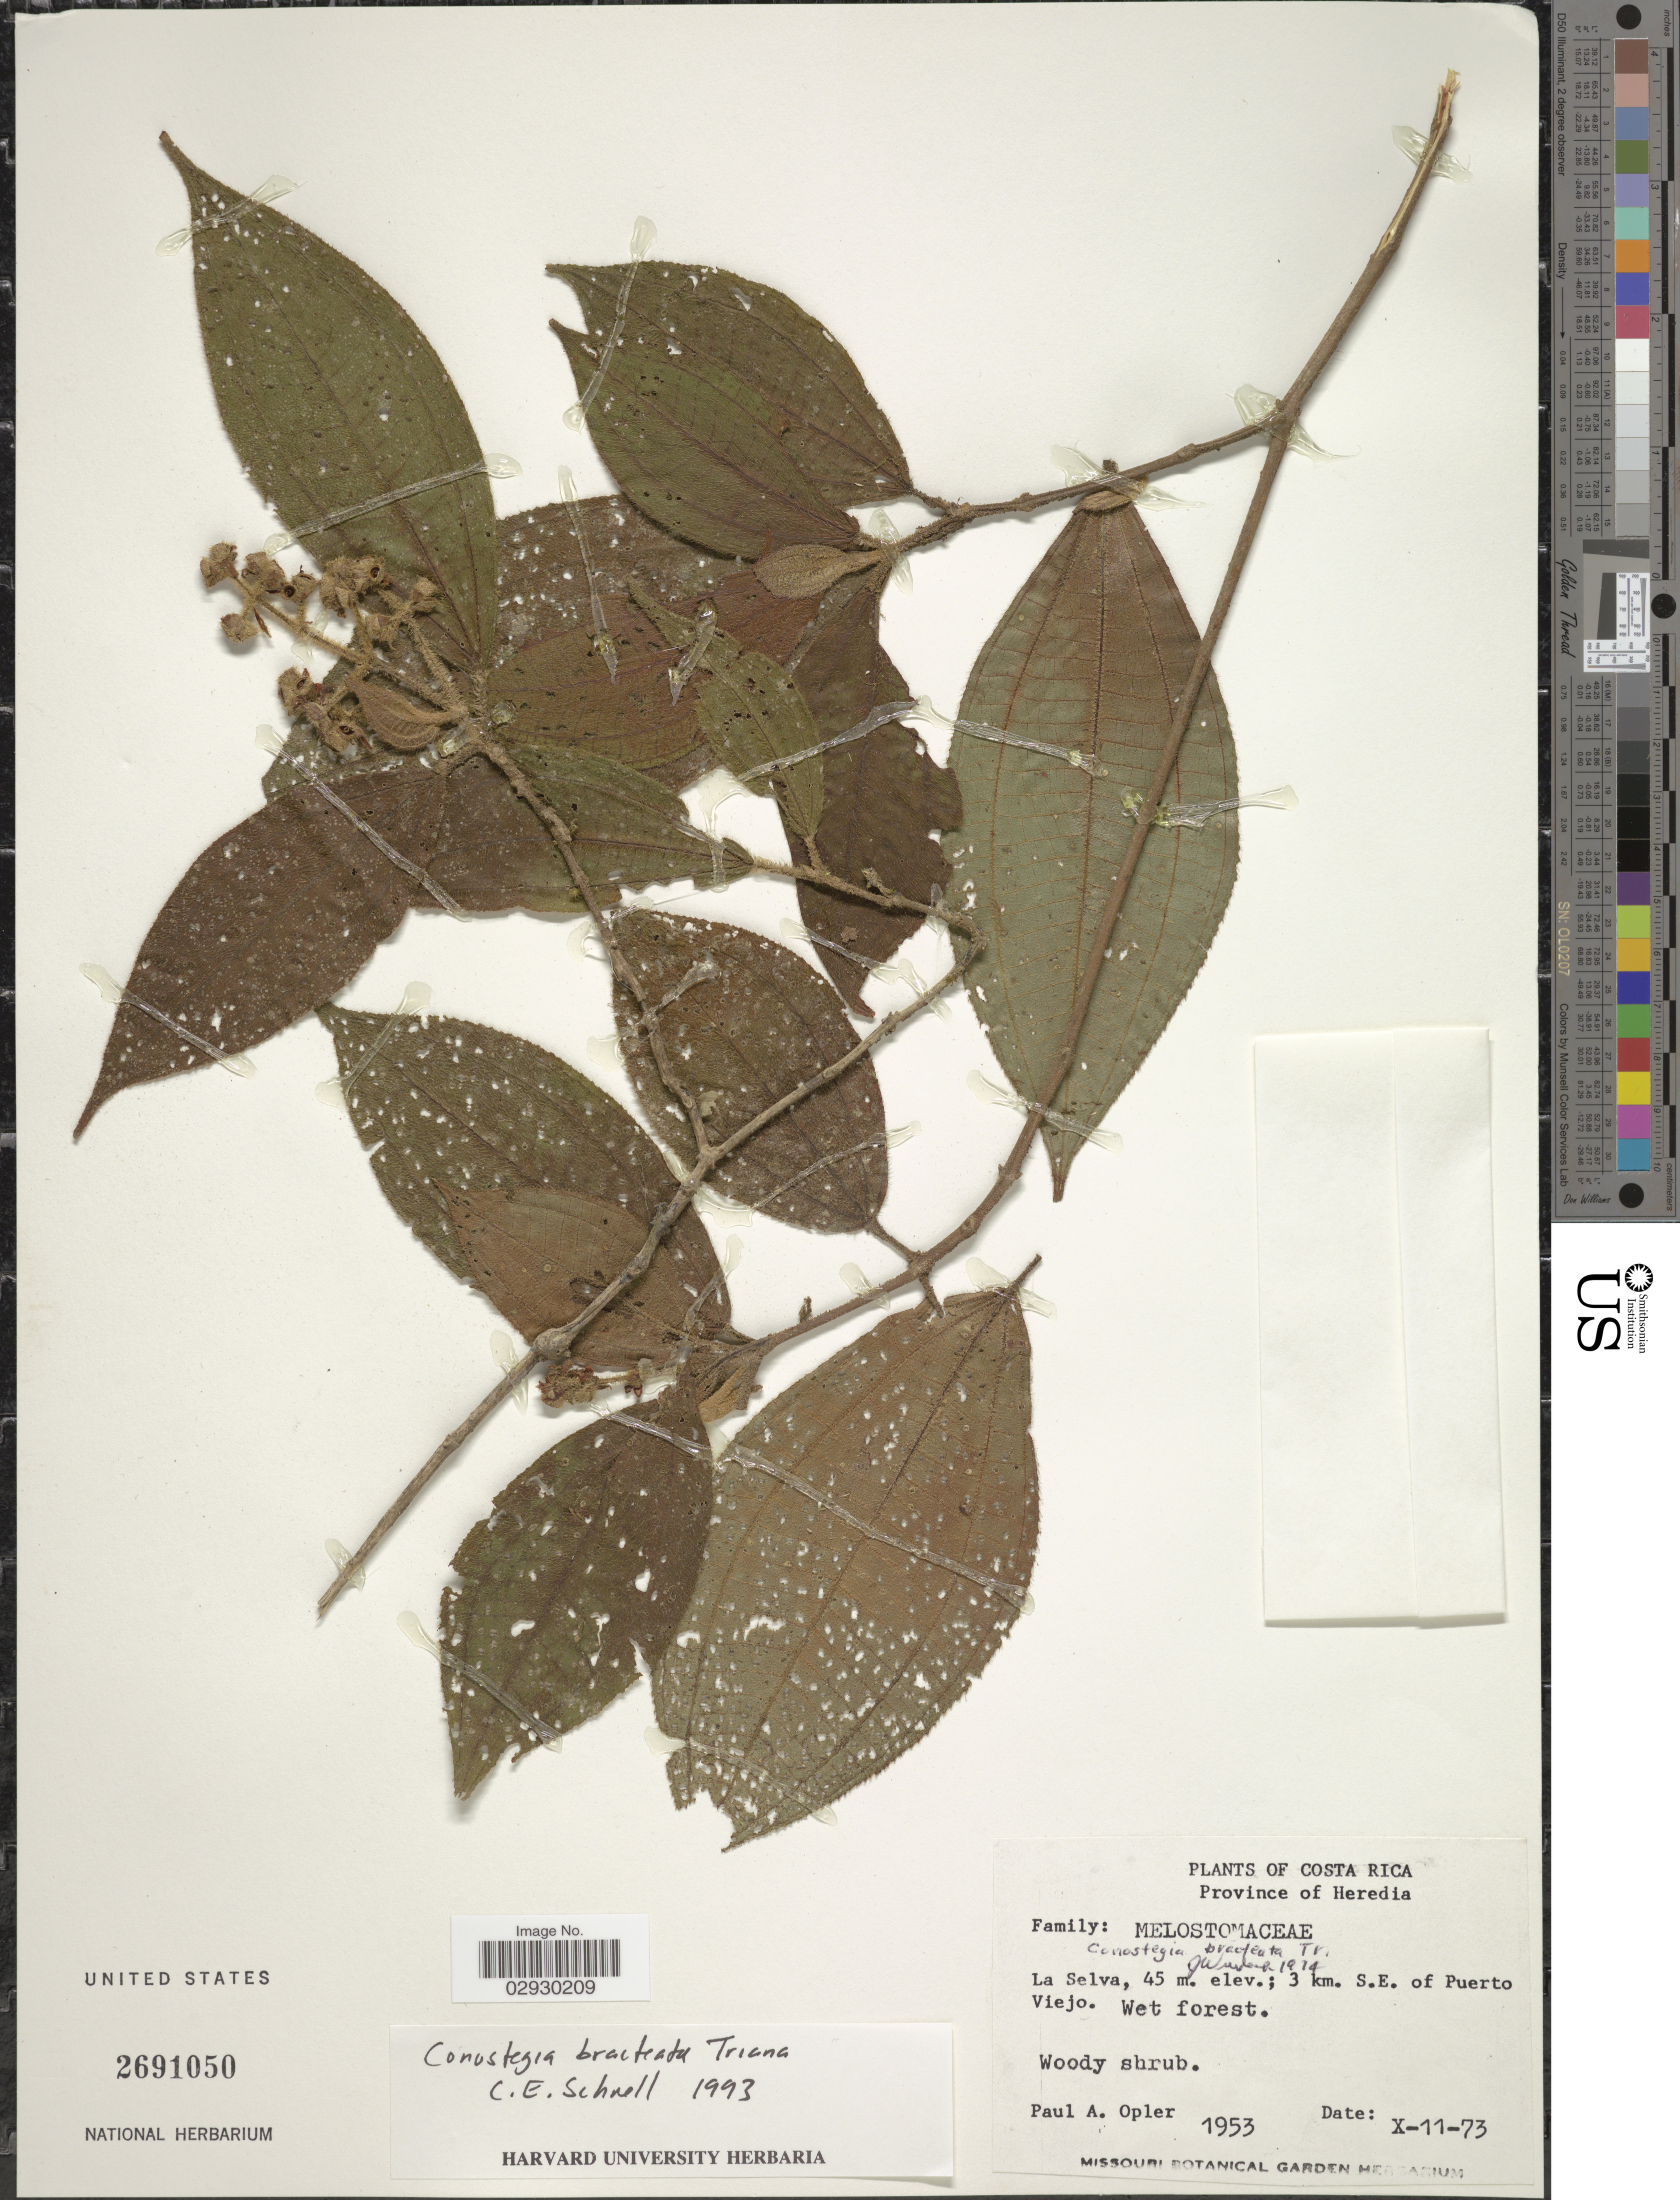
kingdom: Plantae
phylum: Tracheophyta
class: Magnoliopsida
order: Myrtales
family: Melastomataceae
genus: Conostegia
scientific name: Conostegia bracteata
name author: Triana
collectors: P. Opler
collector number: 1953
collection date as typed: Transcribed d/m/y: 11/10/73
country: Costa Rica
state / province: Heredia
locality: La Selva; 3 km S.E. of Puerto Viejo. Wet forest.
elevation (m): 45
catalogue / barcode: US 2691050